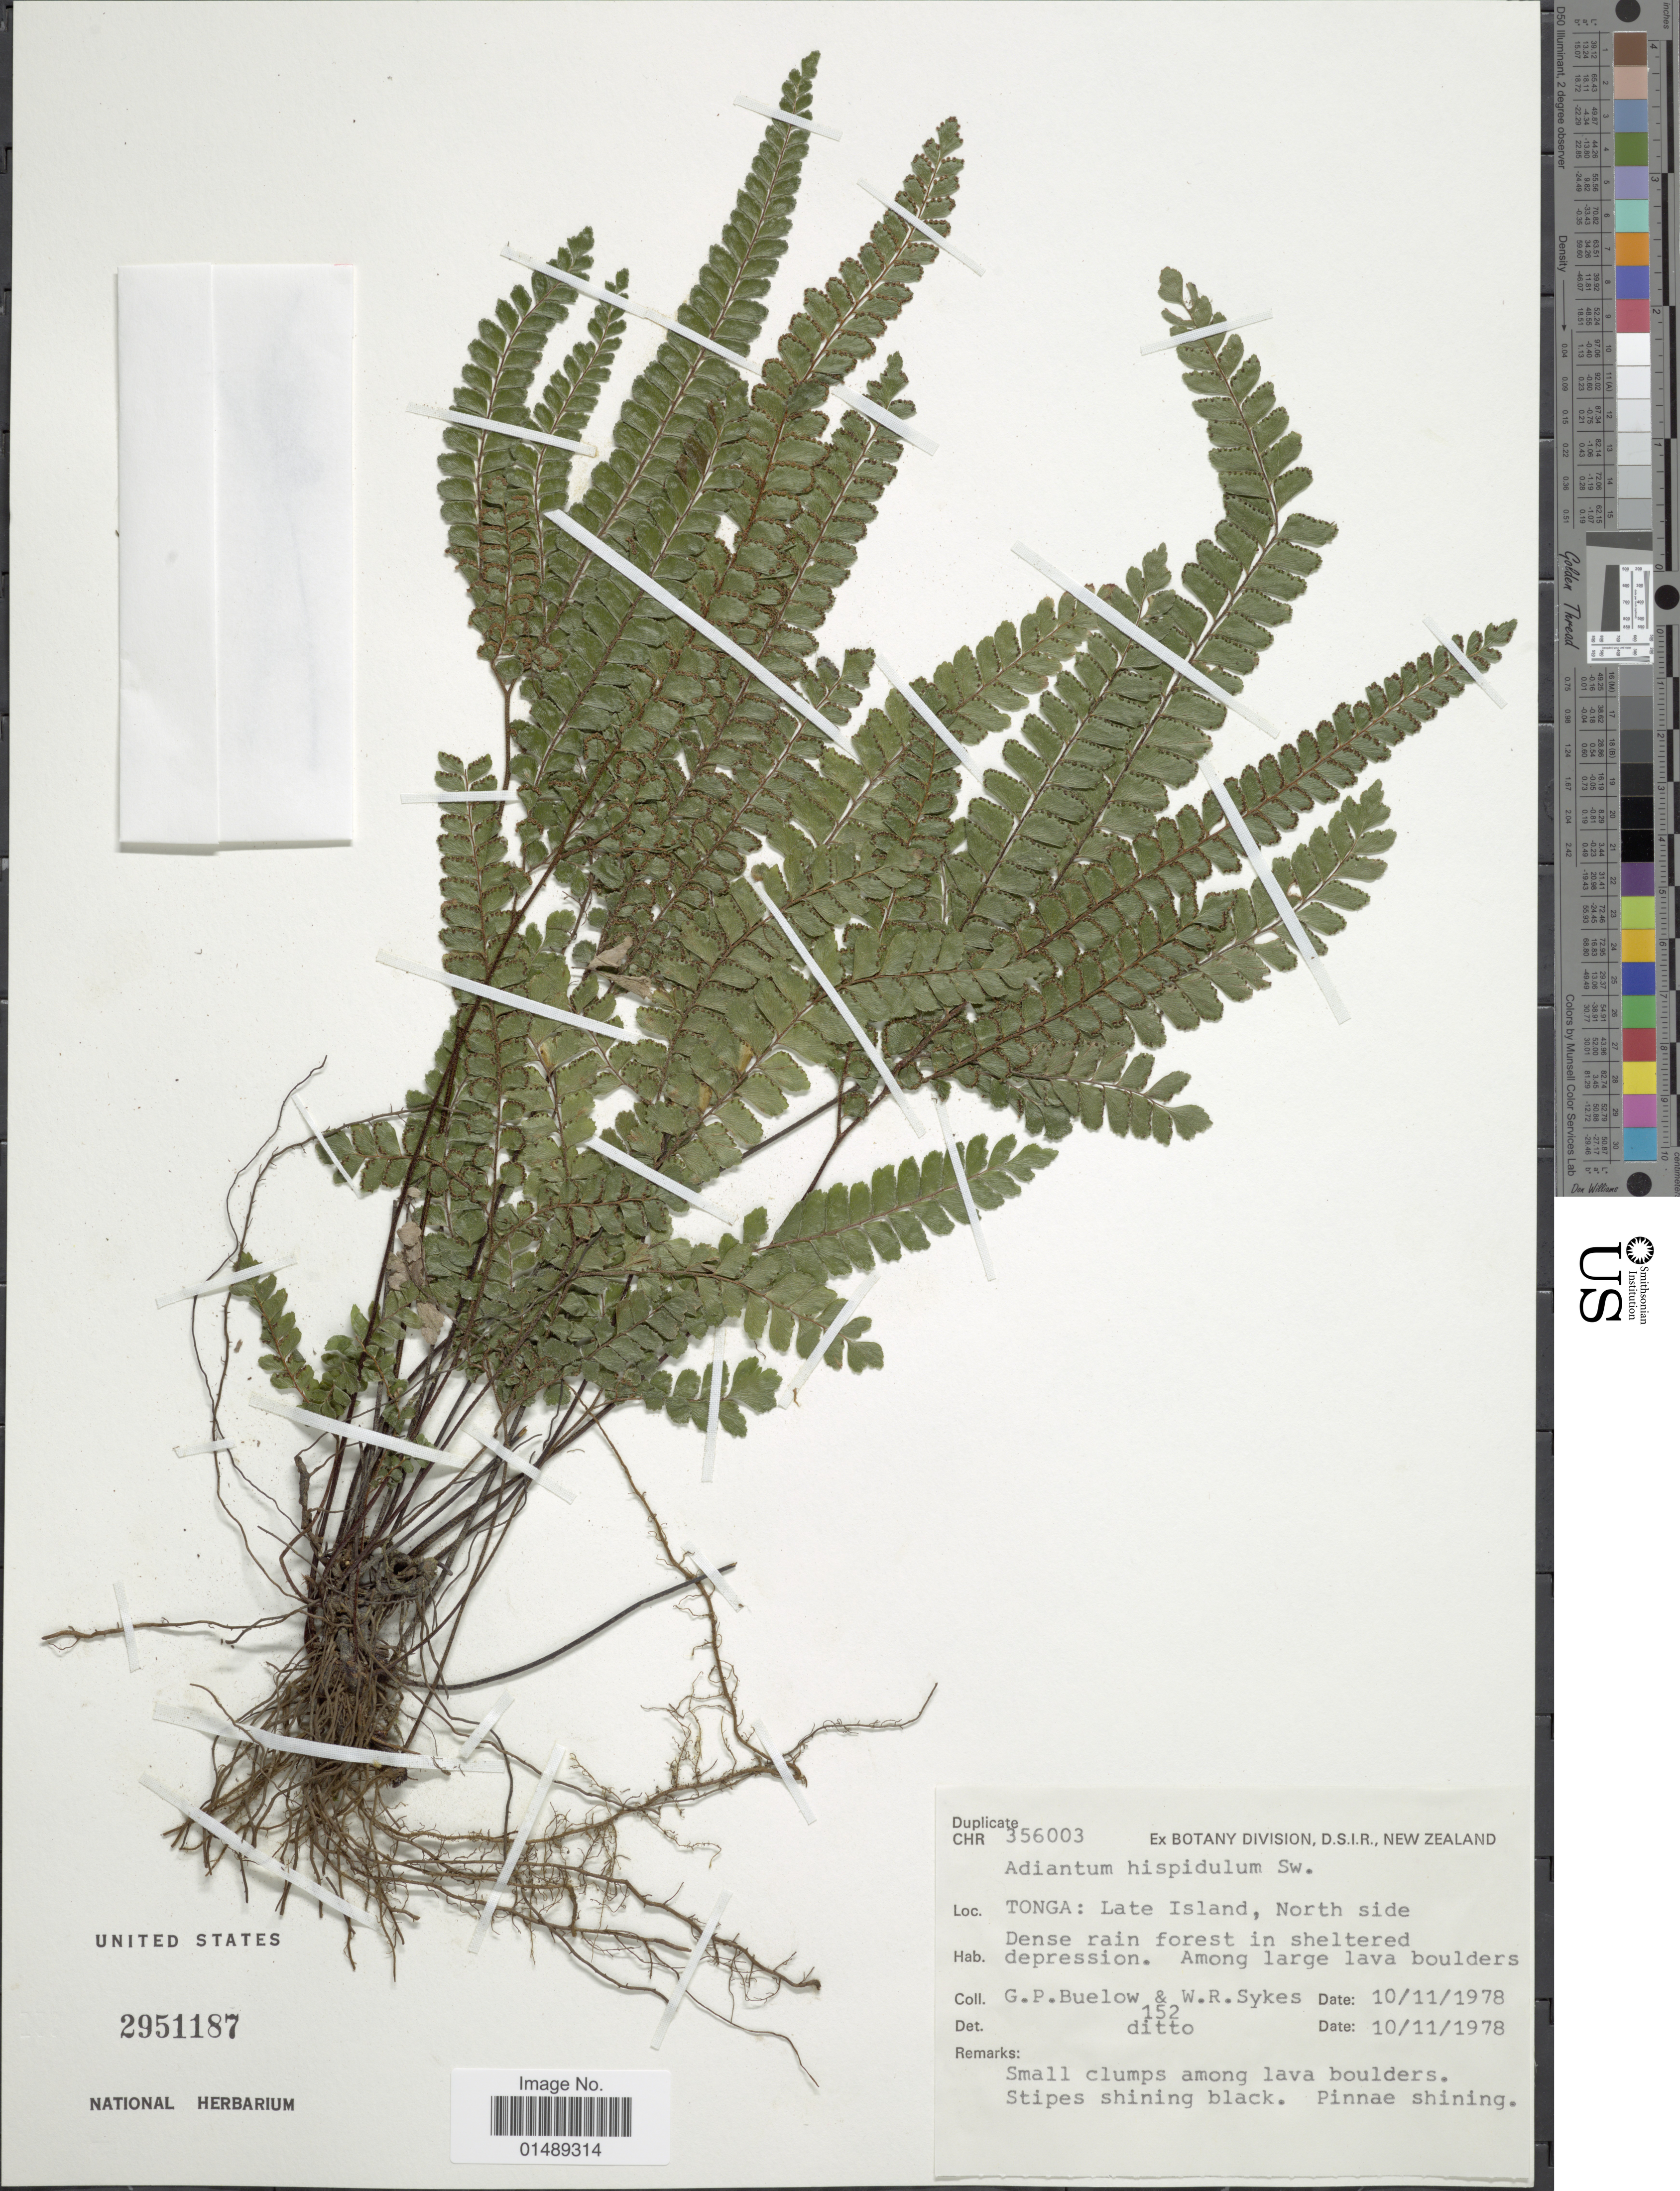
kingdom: Plantae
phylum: Tracheophyta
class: Polypodiopsida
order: Polypodiales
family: Pteridaceae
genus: Adiantum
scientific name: Adiantum hispidulum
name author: Sw.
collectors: G. Buelow & W. R. Sykes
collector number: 152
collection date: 1978-11-10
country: Tonga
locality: Tonga: Late Island, North side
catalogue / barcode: US 2951187